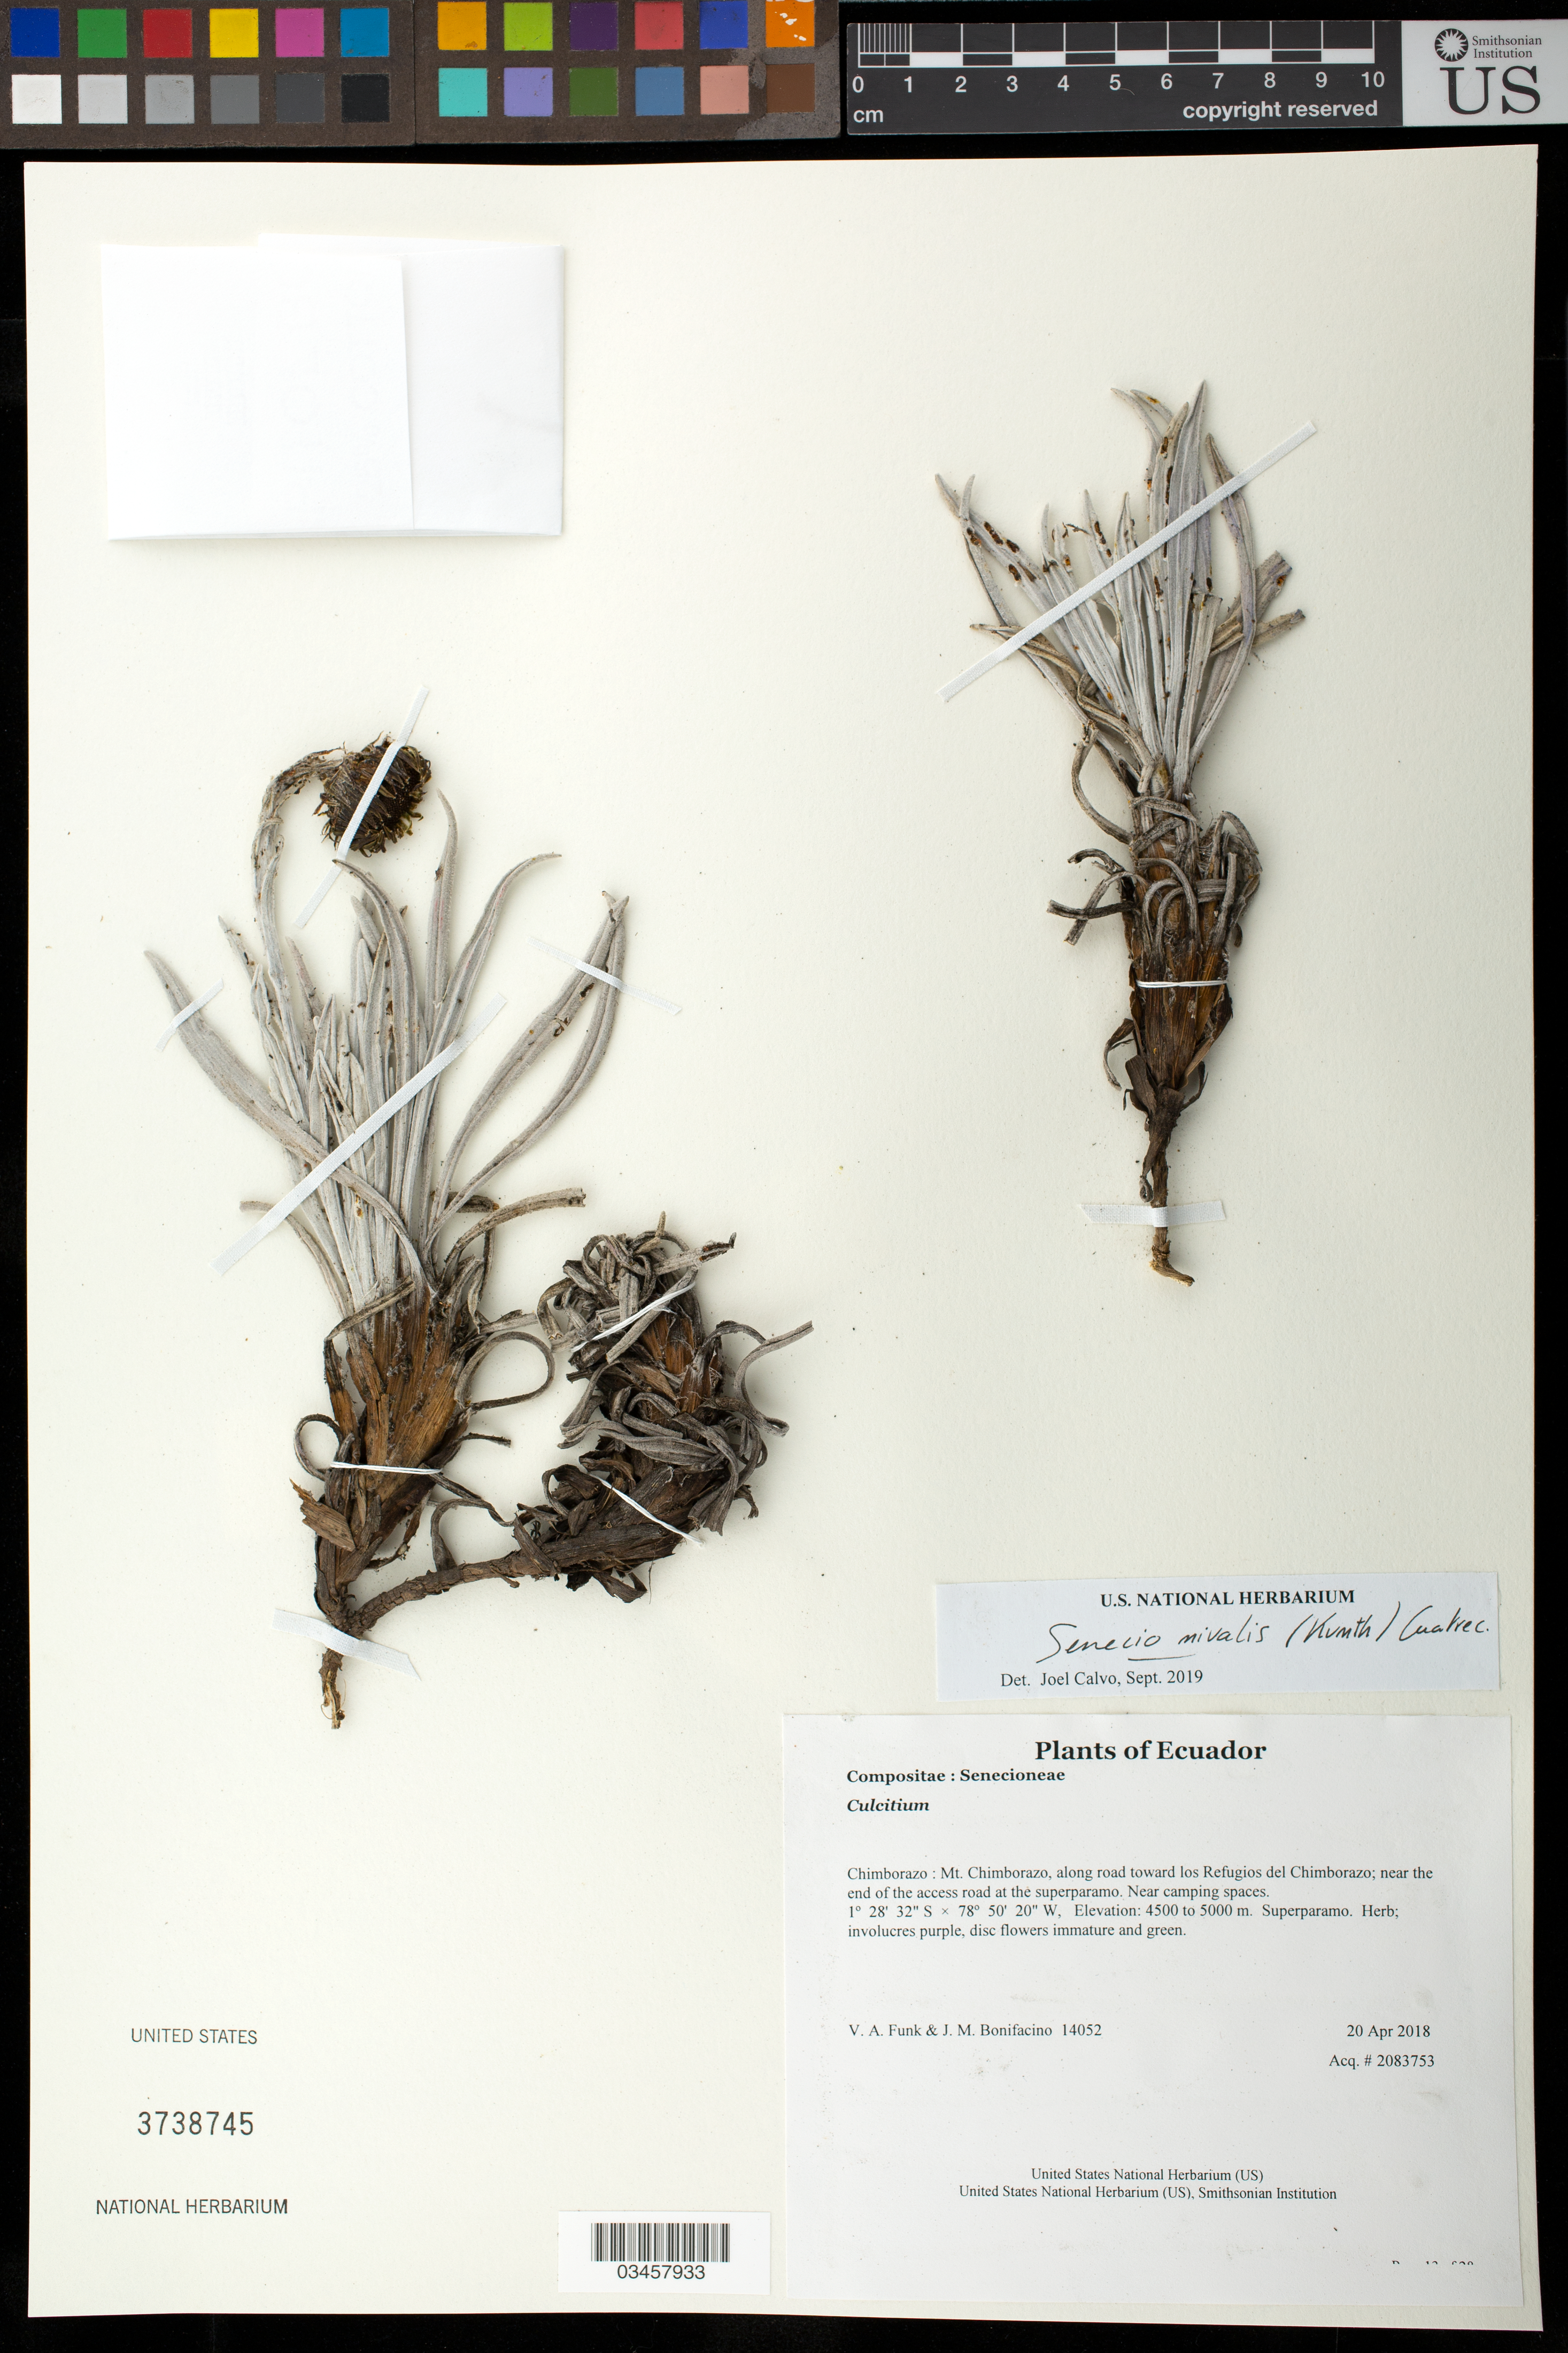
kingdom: Plantae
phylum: Tracheophyta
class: Magnoliopsida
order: Asterales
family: Asteraceae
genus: Senecio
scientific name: Senecio nivalis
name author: (Kunth) Cuatrec.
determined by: Calvo, Joel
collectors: V. Funk & M. Bonifacino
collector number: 14052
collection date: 2018-04-20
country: Ecuador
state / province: Chimborazo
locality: Mt. Chimborazo, along road toward los Refugios del Chimborazo; near the end of the access road at the superparamo. Near camping spaces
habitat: Superparamo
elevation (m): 4500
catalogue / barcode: US 3738745